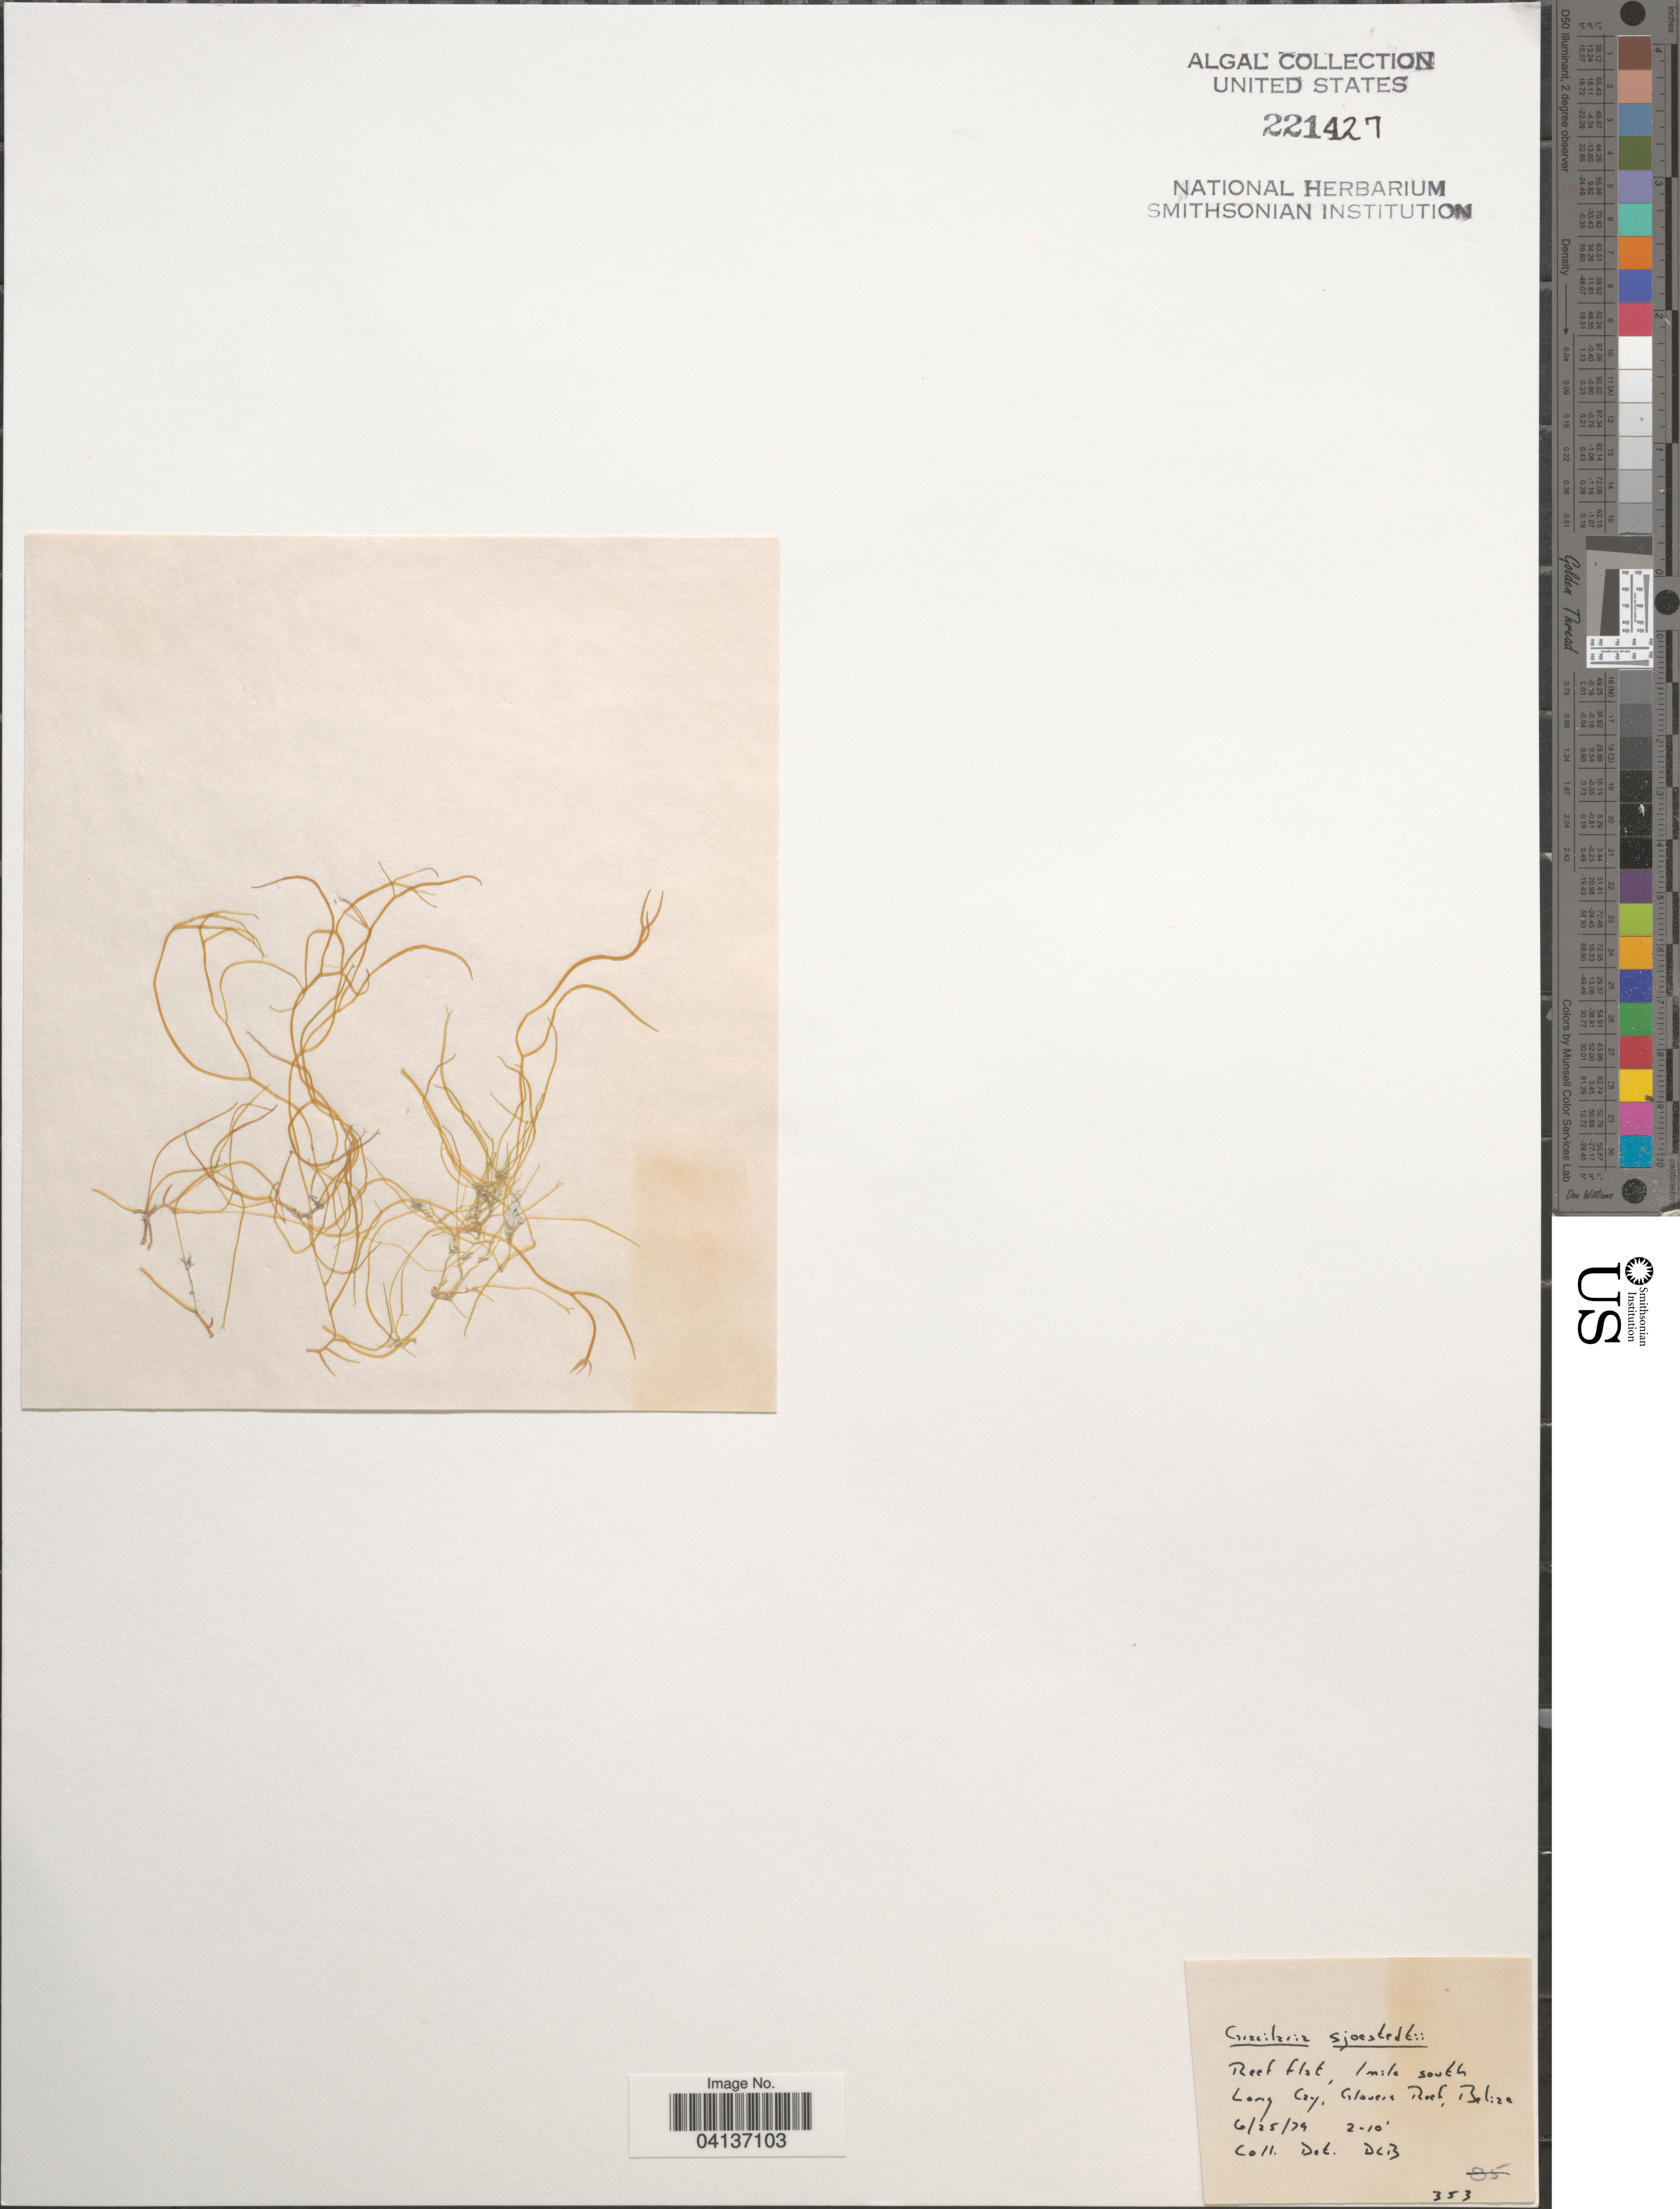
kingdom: Plantae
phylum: Rhodophyta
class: Florideophyceae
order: Gracilariales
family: Gracilariaceae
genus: Gracilariopsis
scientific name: Gracilariopsis andersonii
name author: (Grunow) E.Y. Dawson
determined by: Algae name updating Project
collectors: D. L. B.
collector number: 353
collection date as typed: Transcribed d/m/y: 25/6/79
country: Belize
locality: Reef flat, 1 mile south Long Cay, Glovers Reef.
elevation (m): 1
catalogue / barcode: US 221427